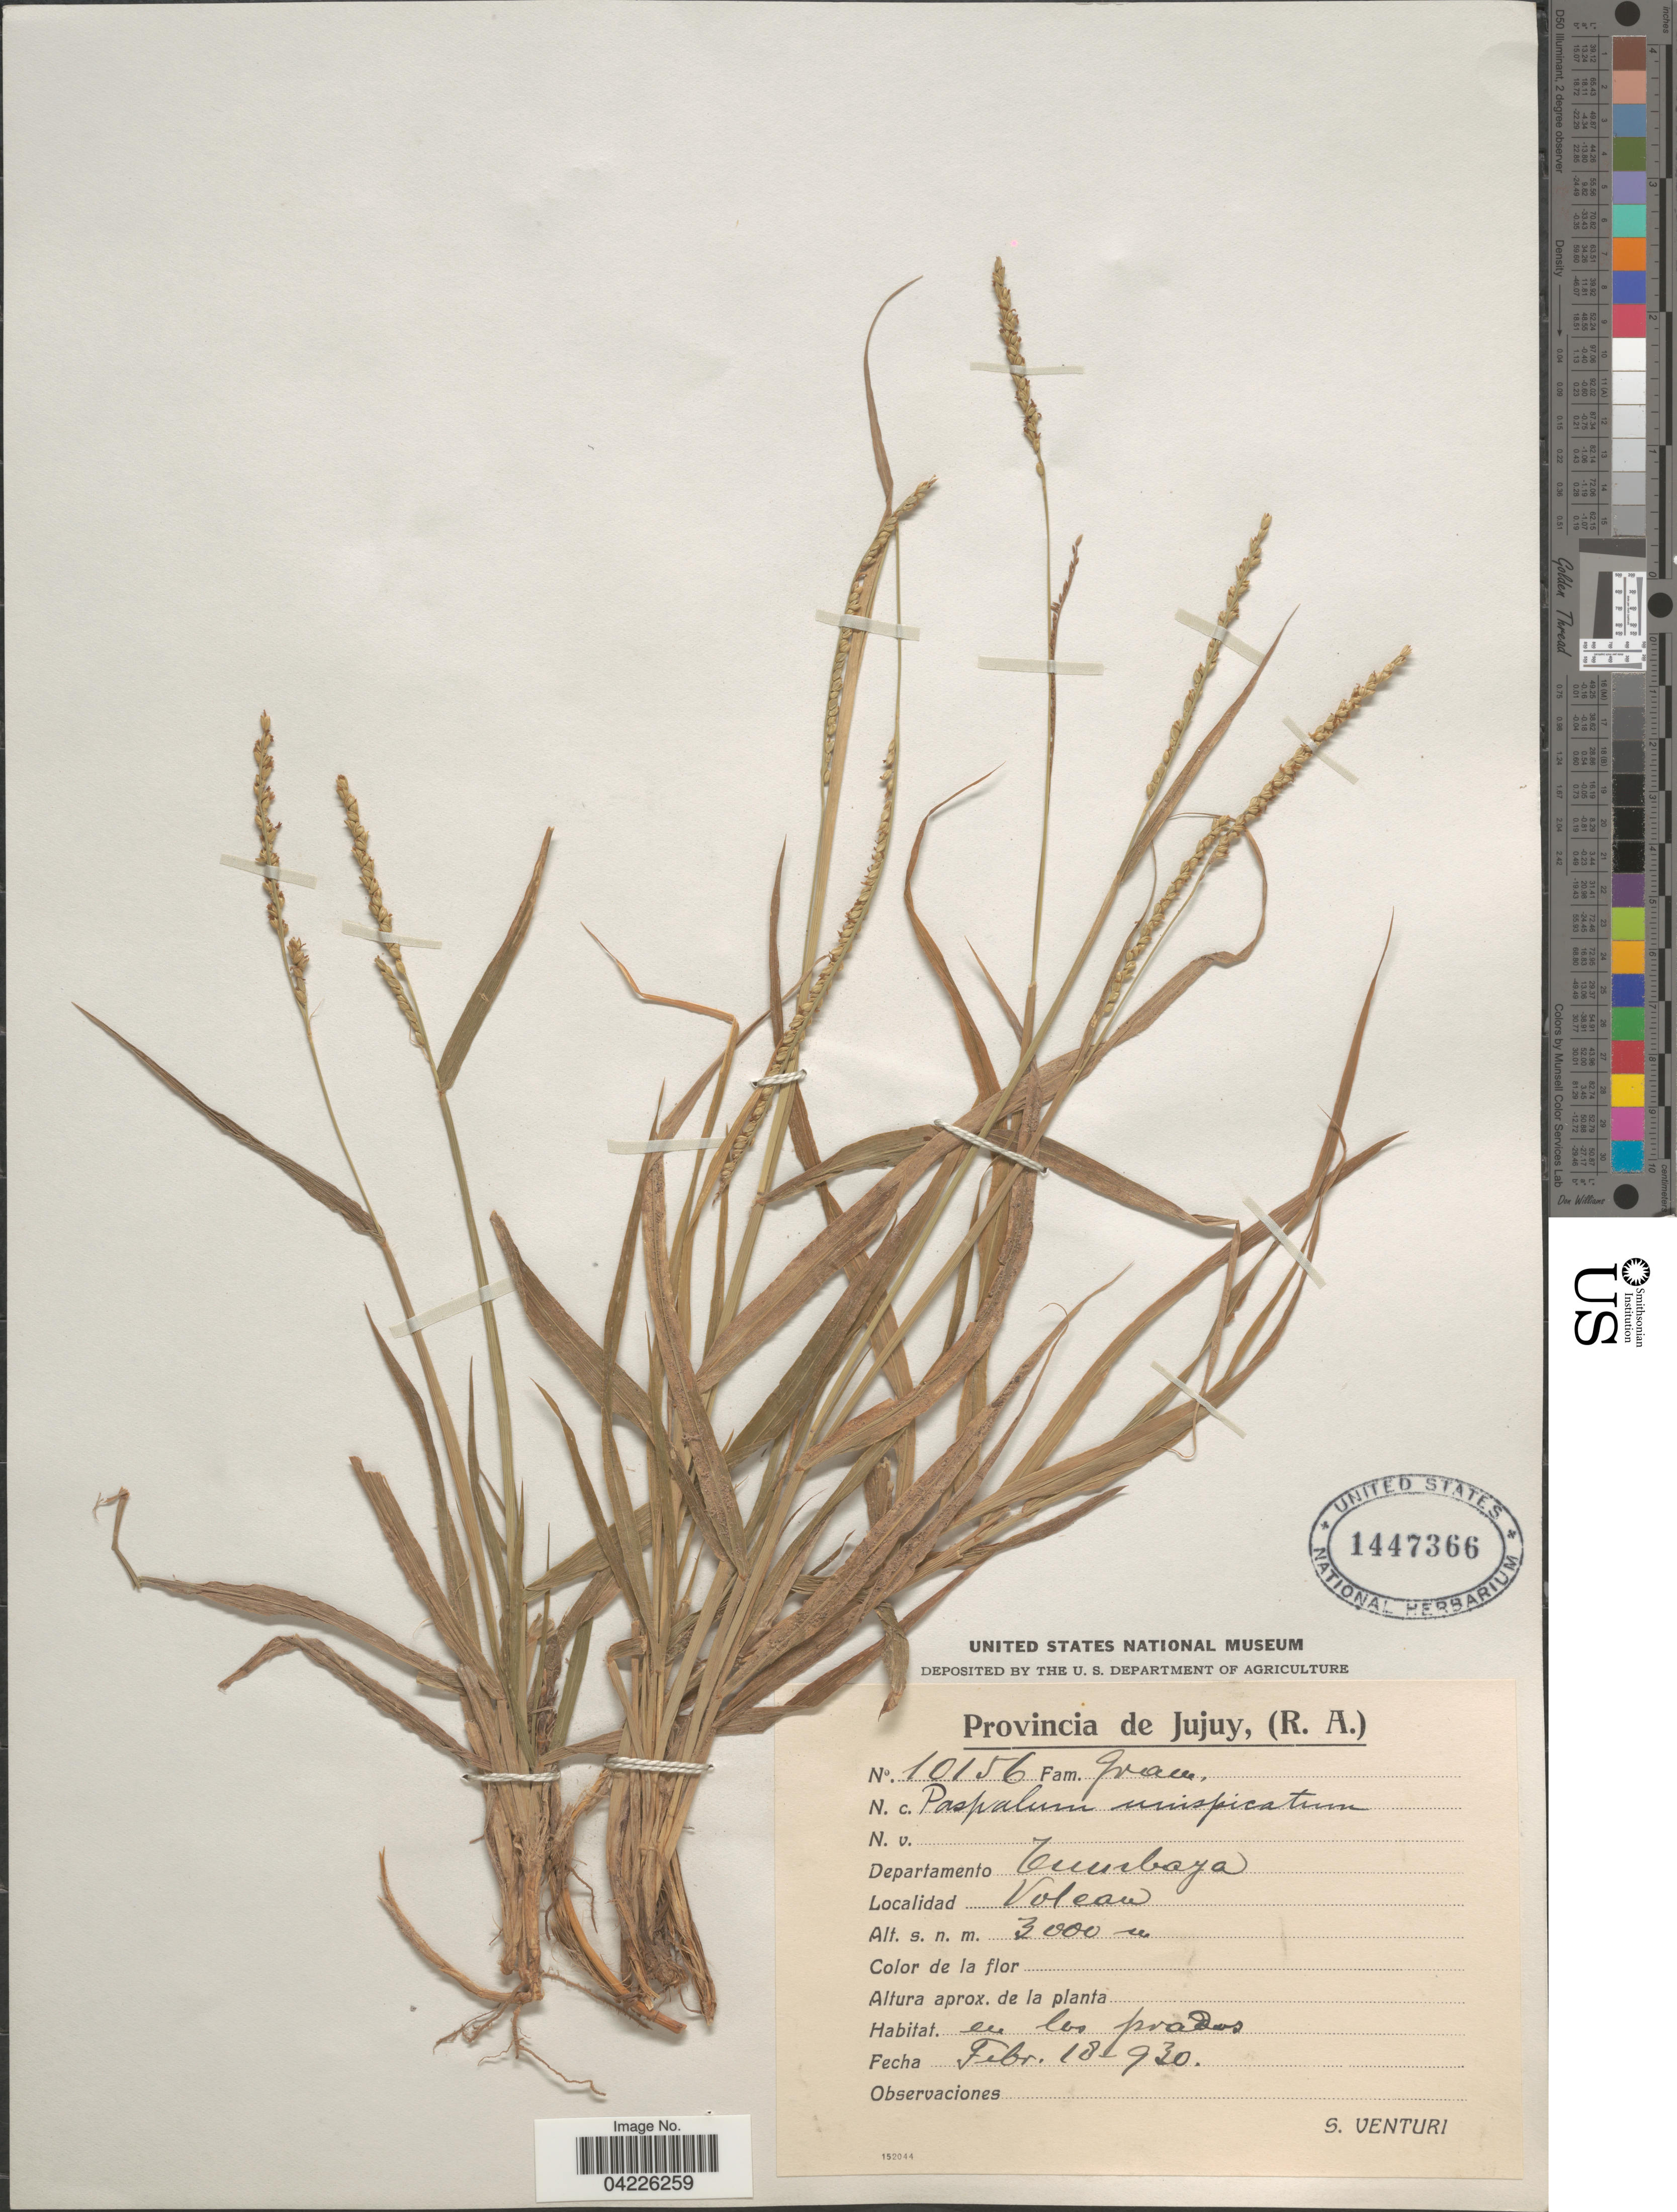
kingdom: Plantae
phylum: Tracheophyta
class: Liliopsida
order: Poales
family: Poaceae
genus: Paspalum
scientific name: Paspalum unispicatum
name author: (Scribn. & Merr.) Nash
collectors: S. Venturi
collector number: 10156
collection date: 1930-02-18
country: Argentina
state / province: Jujuy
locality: Departamento Tumbaya. Volcan.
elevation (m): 3000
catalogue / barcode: US 1447366